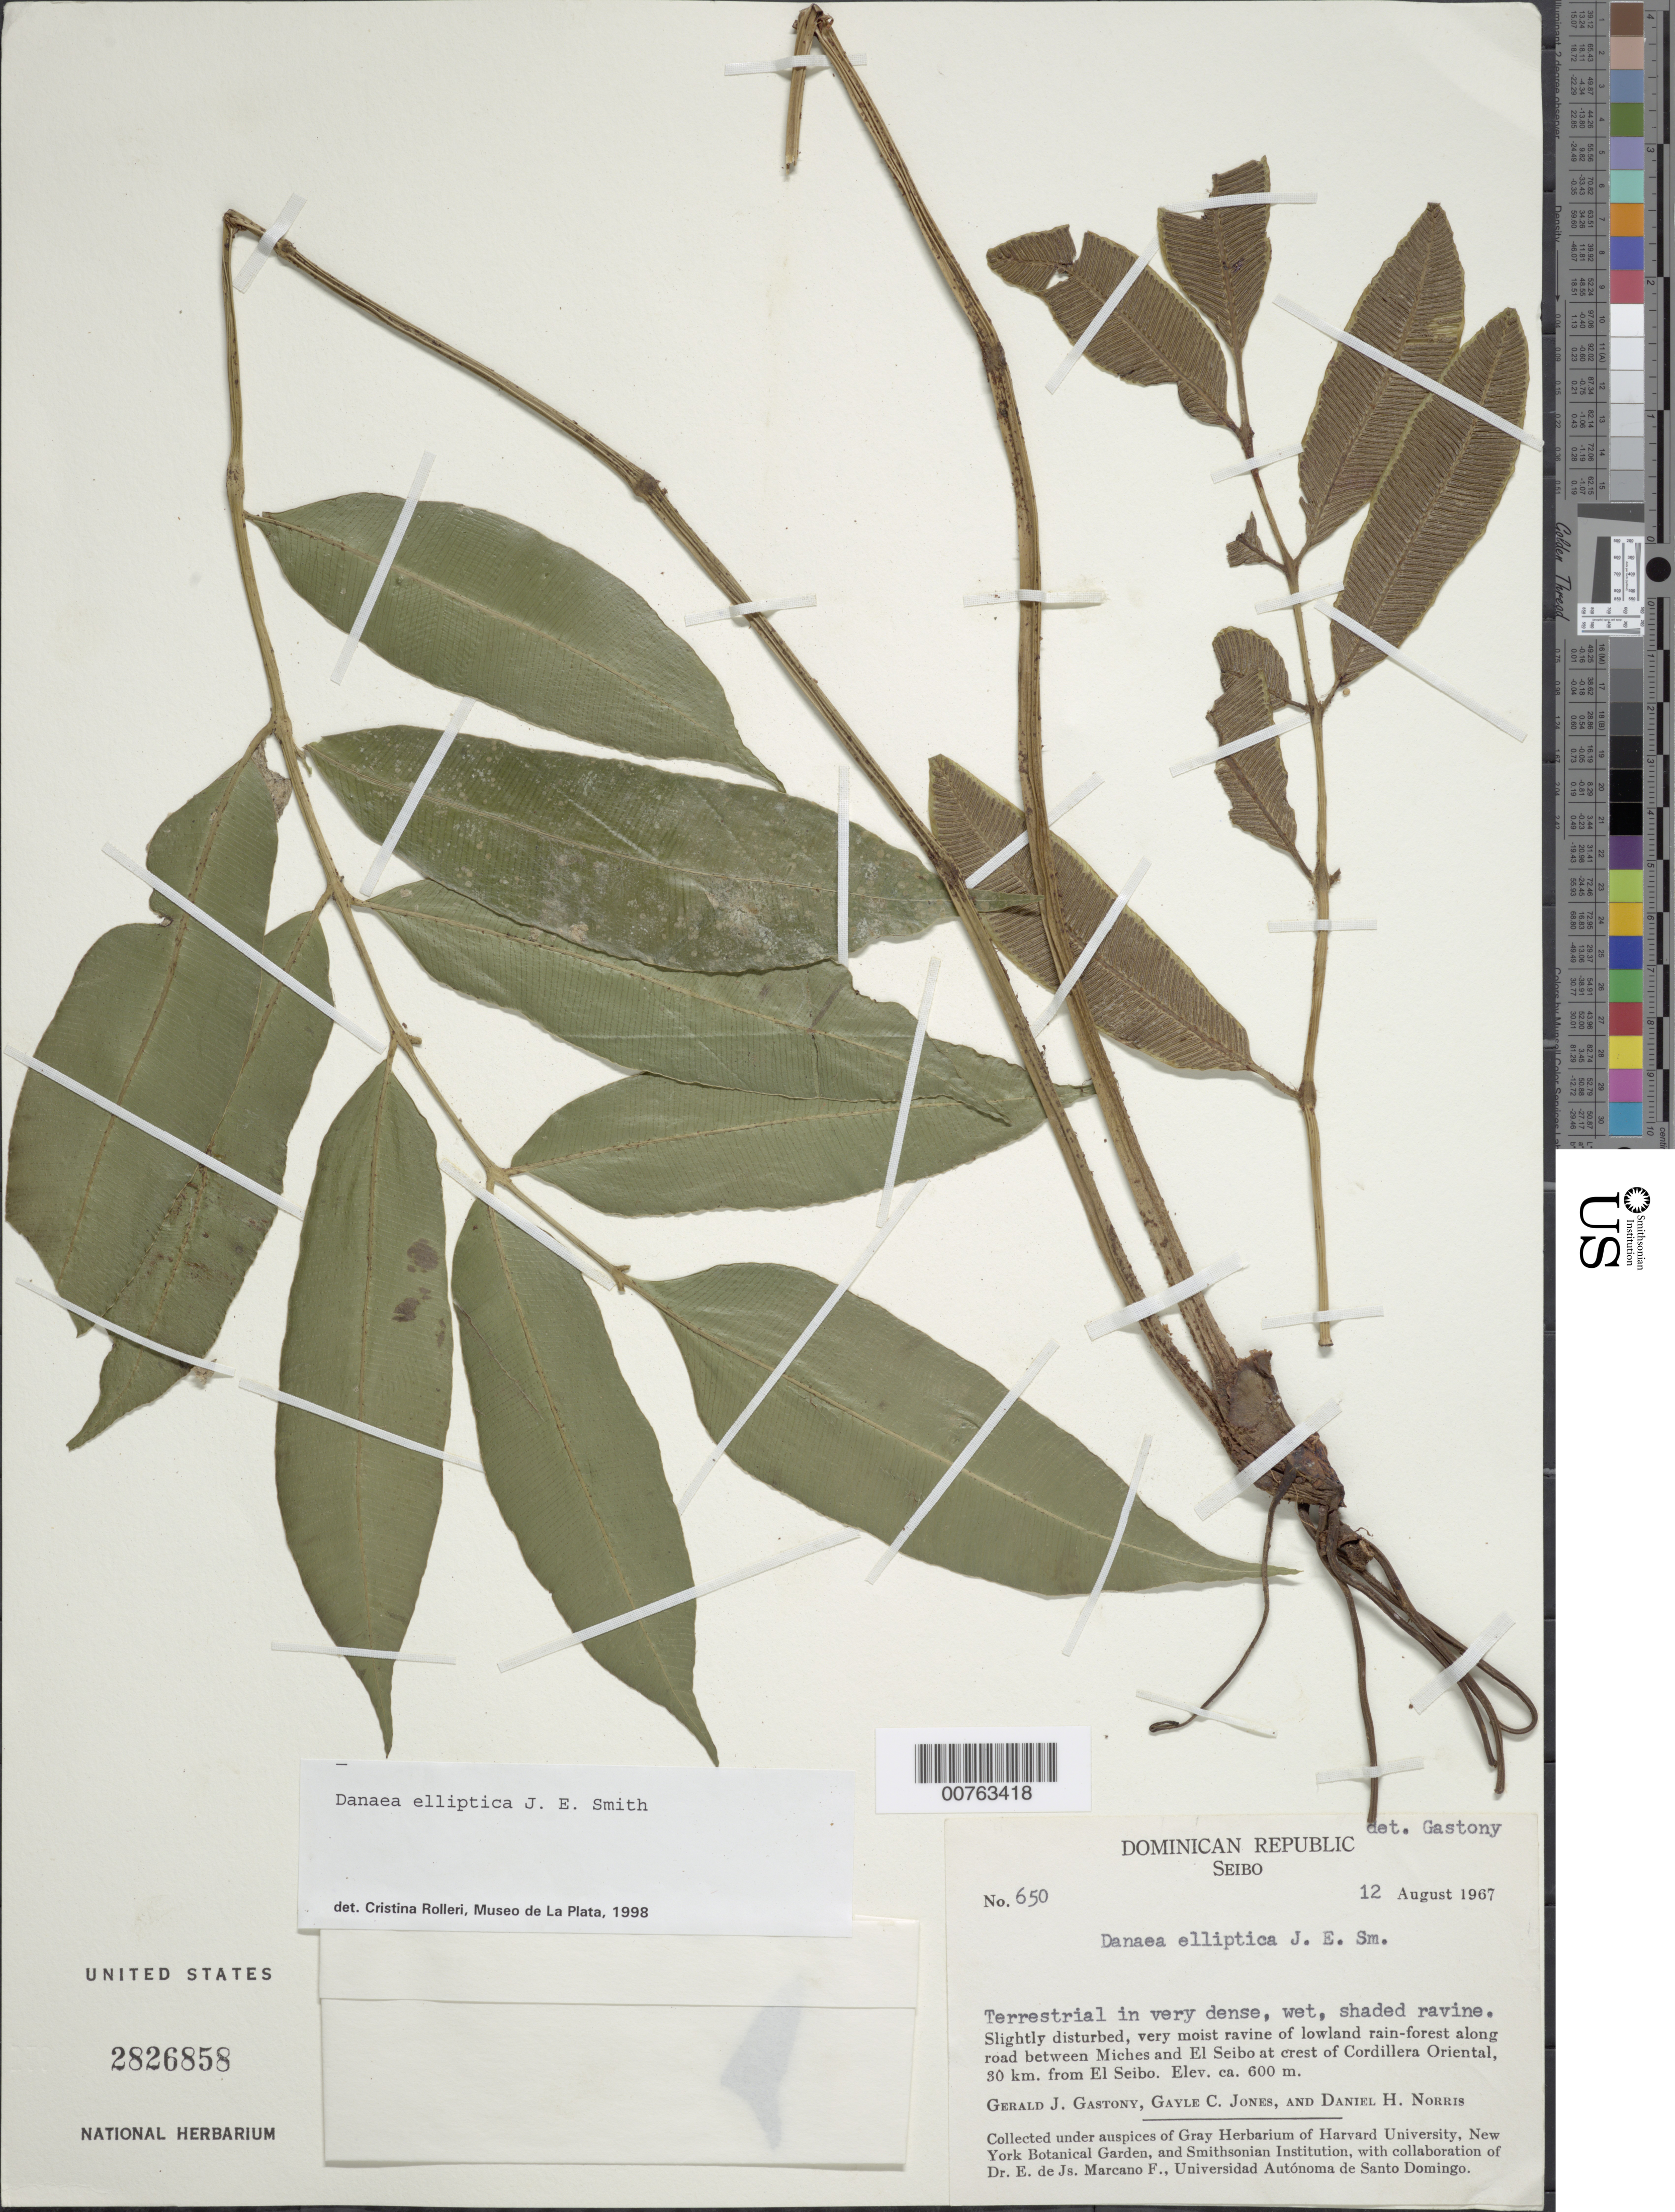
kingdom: Plantae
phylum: Tracheophyta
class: Polypodiopsida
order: Marattiales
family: Marattiaceae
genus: Danaea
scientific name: Danaea elliptica subsp. elliptica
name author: Sm.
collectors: G. Gastony, G. C. Jones & D. H. Norris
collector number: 650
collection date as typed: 12 Aug 1967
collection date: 1967-08-12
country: Dominican Republic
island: Hispaniola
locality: Along road between Miches and El Seibo at crest of Cordillera Oriental, 30 km from El Seibo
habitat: Slightly disturbed, very moist ravine of lowland rain-forest, dense, wer, shaded ravine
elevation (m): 600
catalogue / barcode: US 2826858